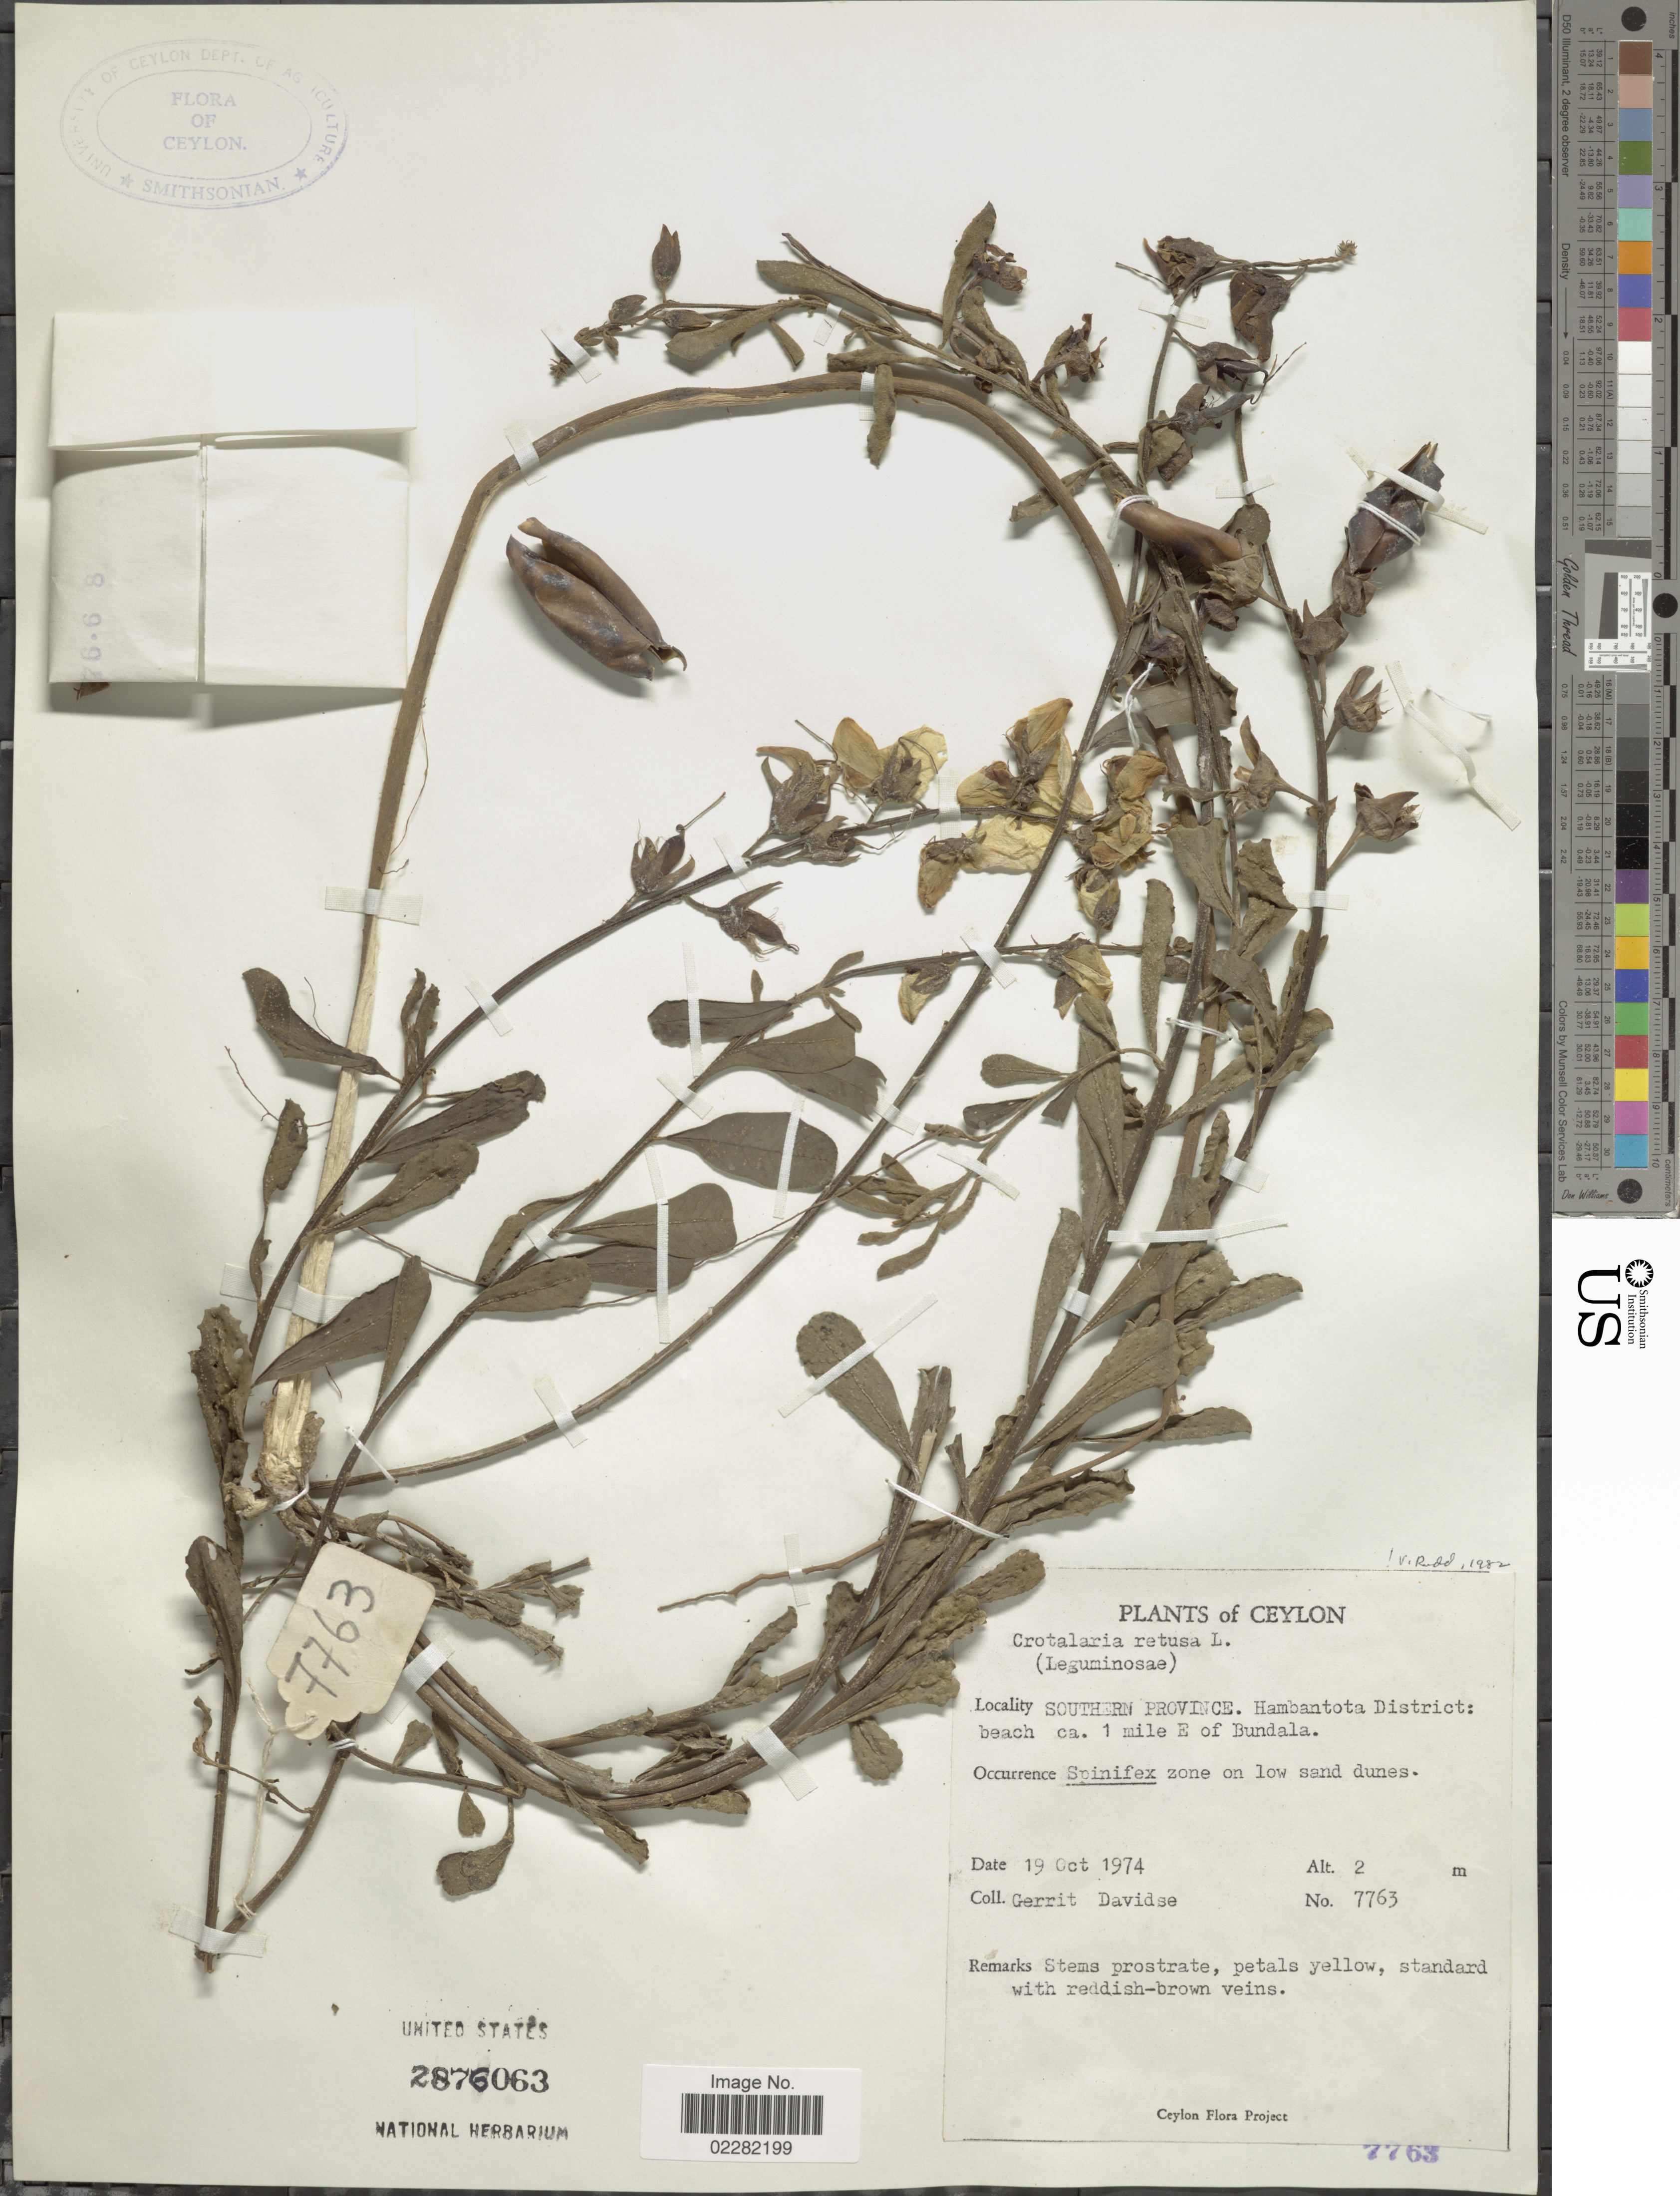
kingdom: Plantae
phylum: Tracheophyta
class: Magnoliopsida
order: Fabales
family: Fabaceae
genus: Crotalaria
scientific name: Crotalaria retusa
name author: L.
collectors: G. Davidse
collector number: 7763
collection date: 1974-10-19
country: Sri Lanka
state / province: Southern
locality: Ceylon, Hambantota District: beach ca. 1 mile E of Bundala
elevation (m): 2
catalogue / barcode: US 2876063